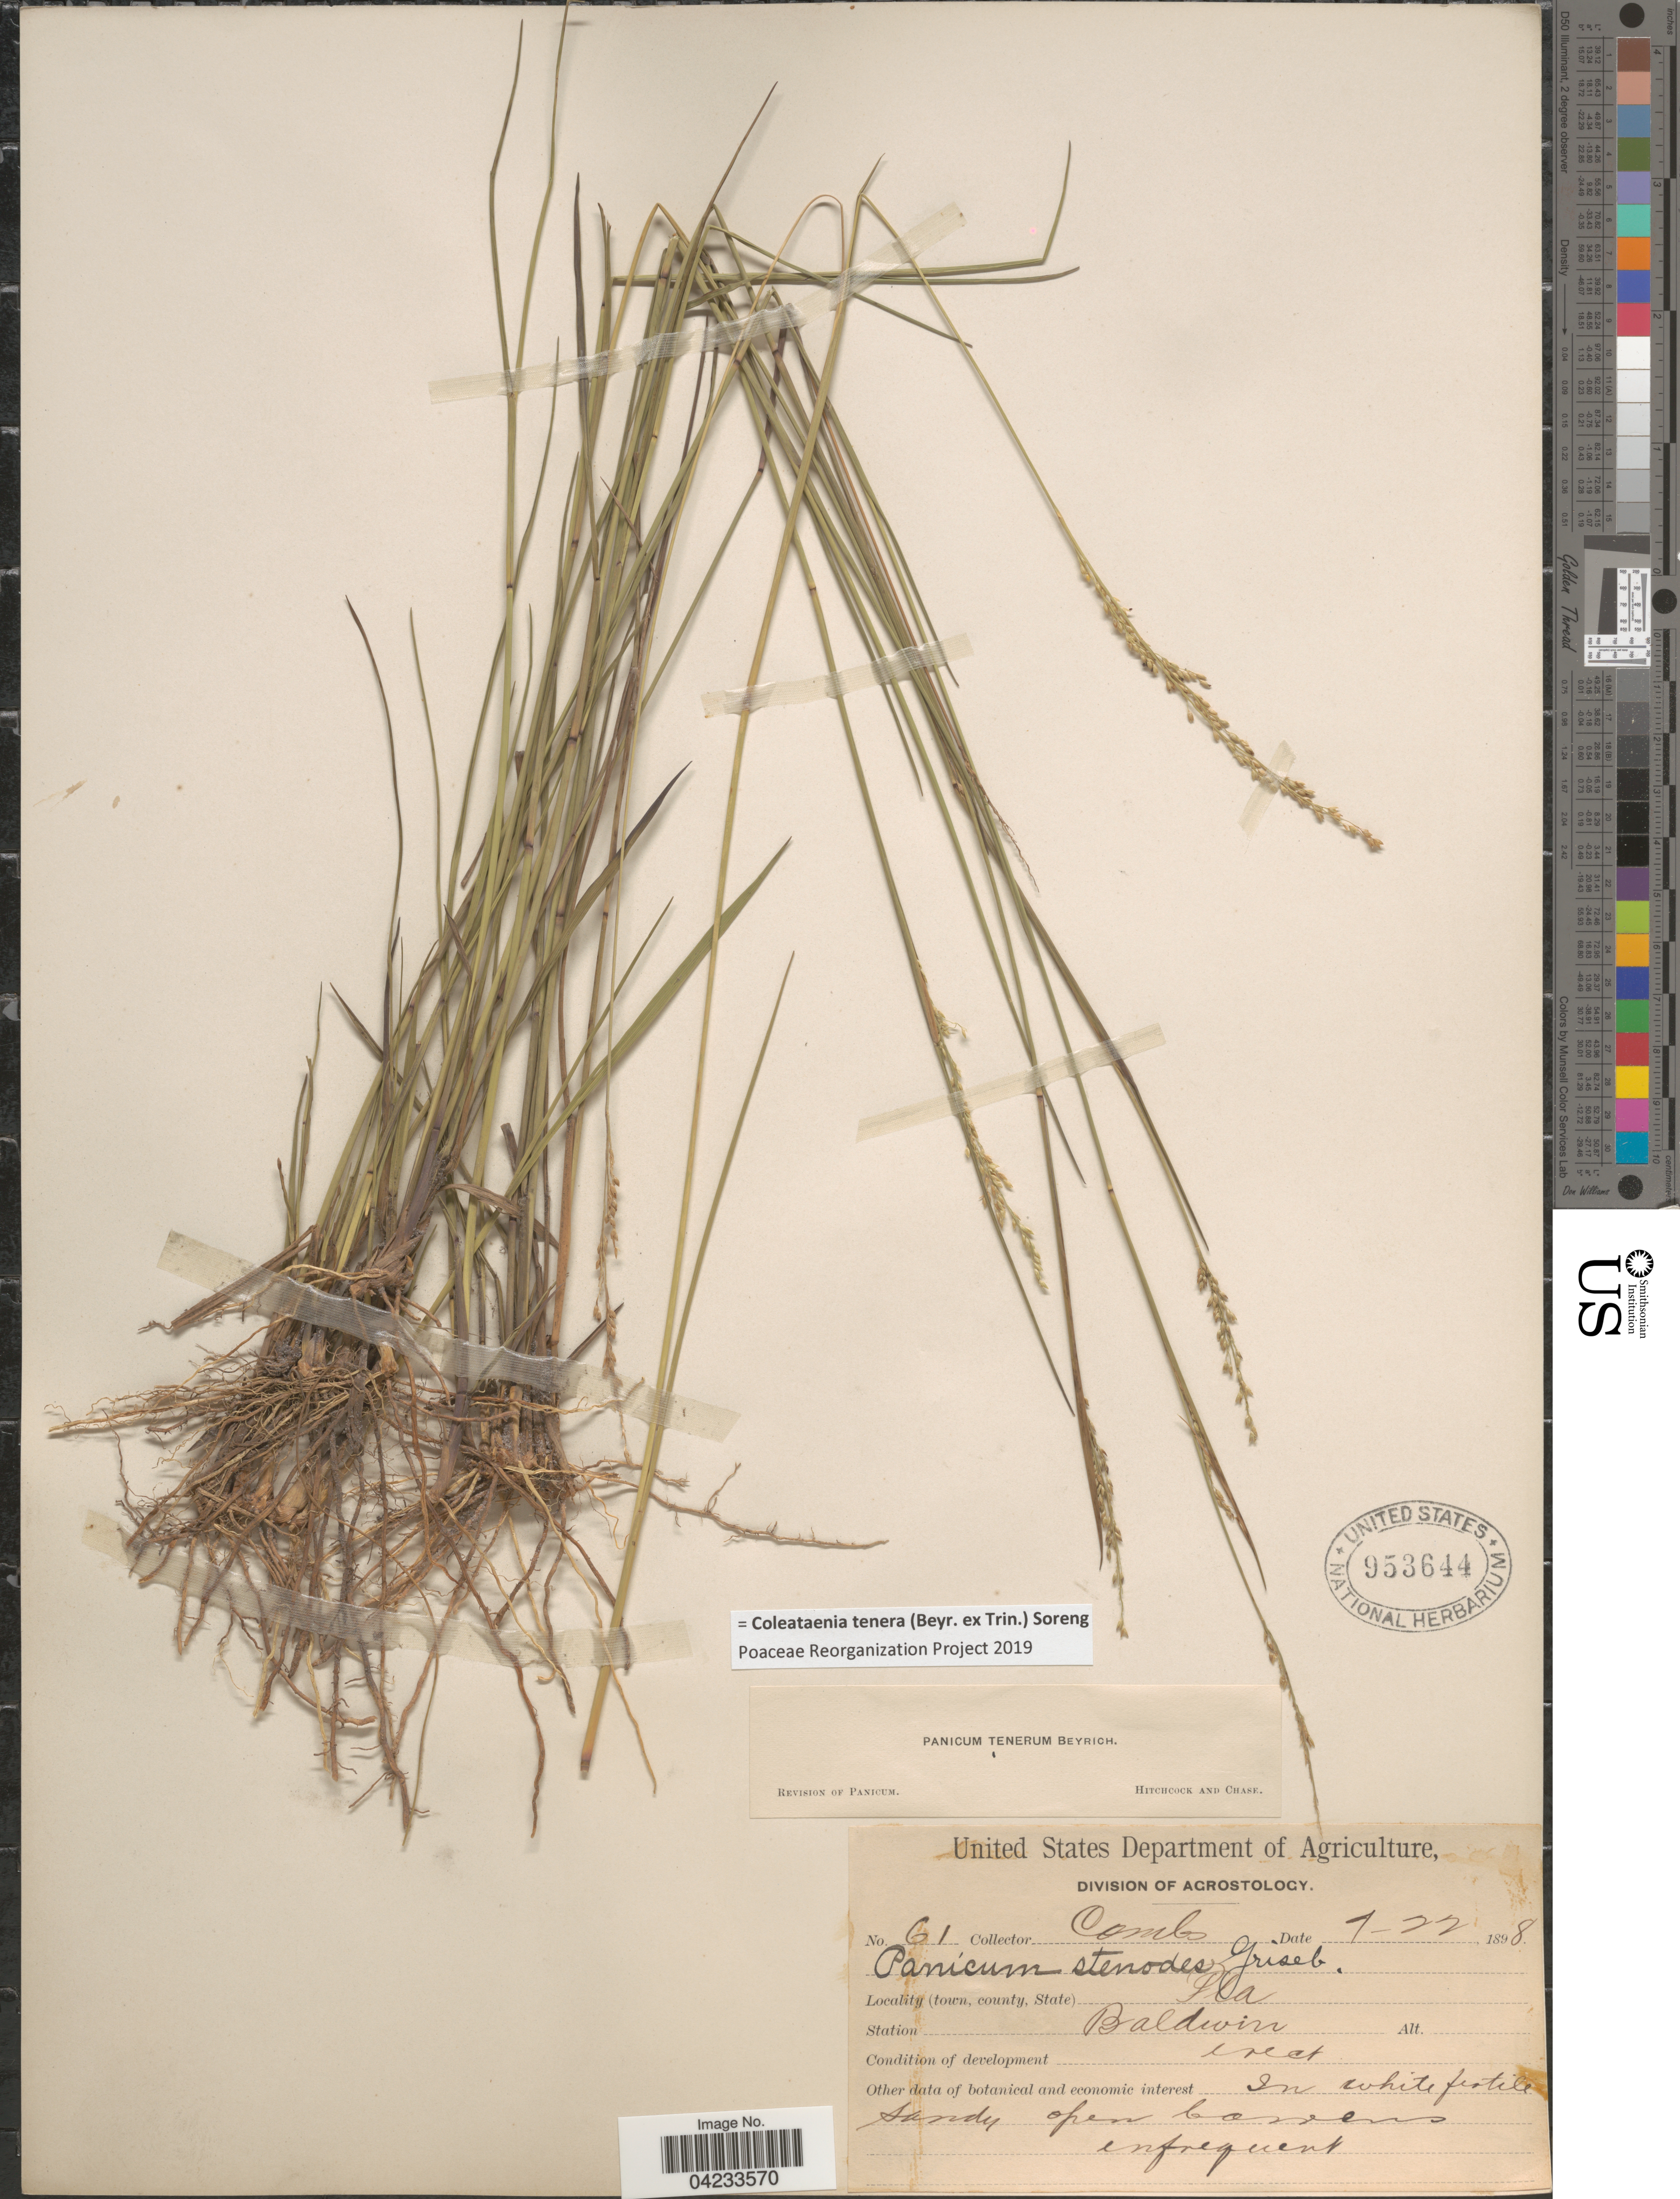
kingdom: Plantae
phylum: Tracheophyta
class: Liliopsida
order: Poales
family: Poaceae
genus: Coleataenia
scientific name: Coleataenia tenera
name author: (Beyr. ex Trin.) Soreng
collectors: -. Combs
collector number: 61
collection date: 1898-07-22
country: United States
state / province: Florida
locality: Station Baldwin.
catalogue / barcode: US 953644